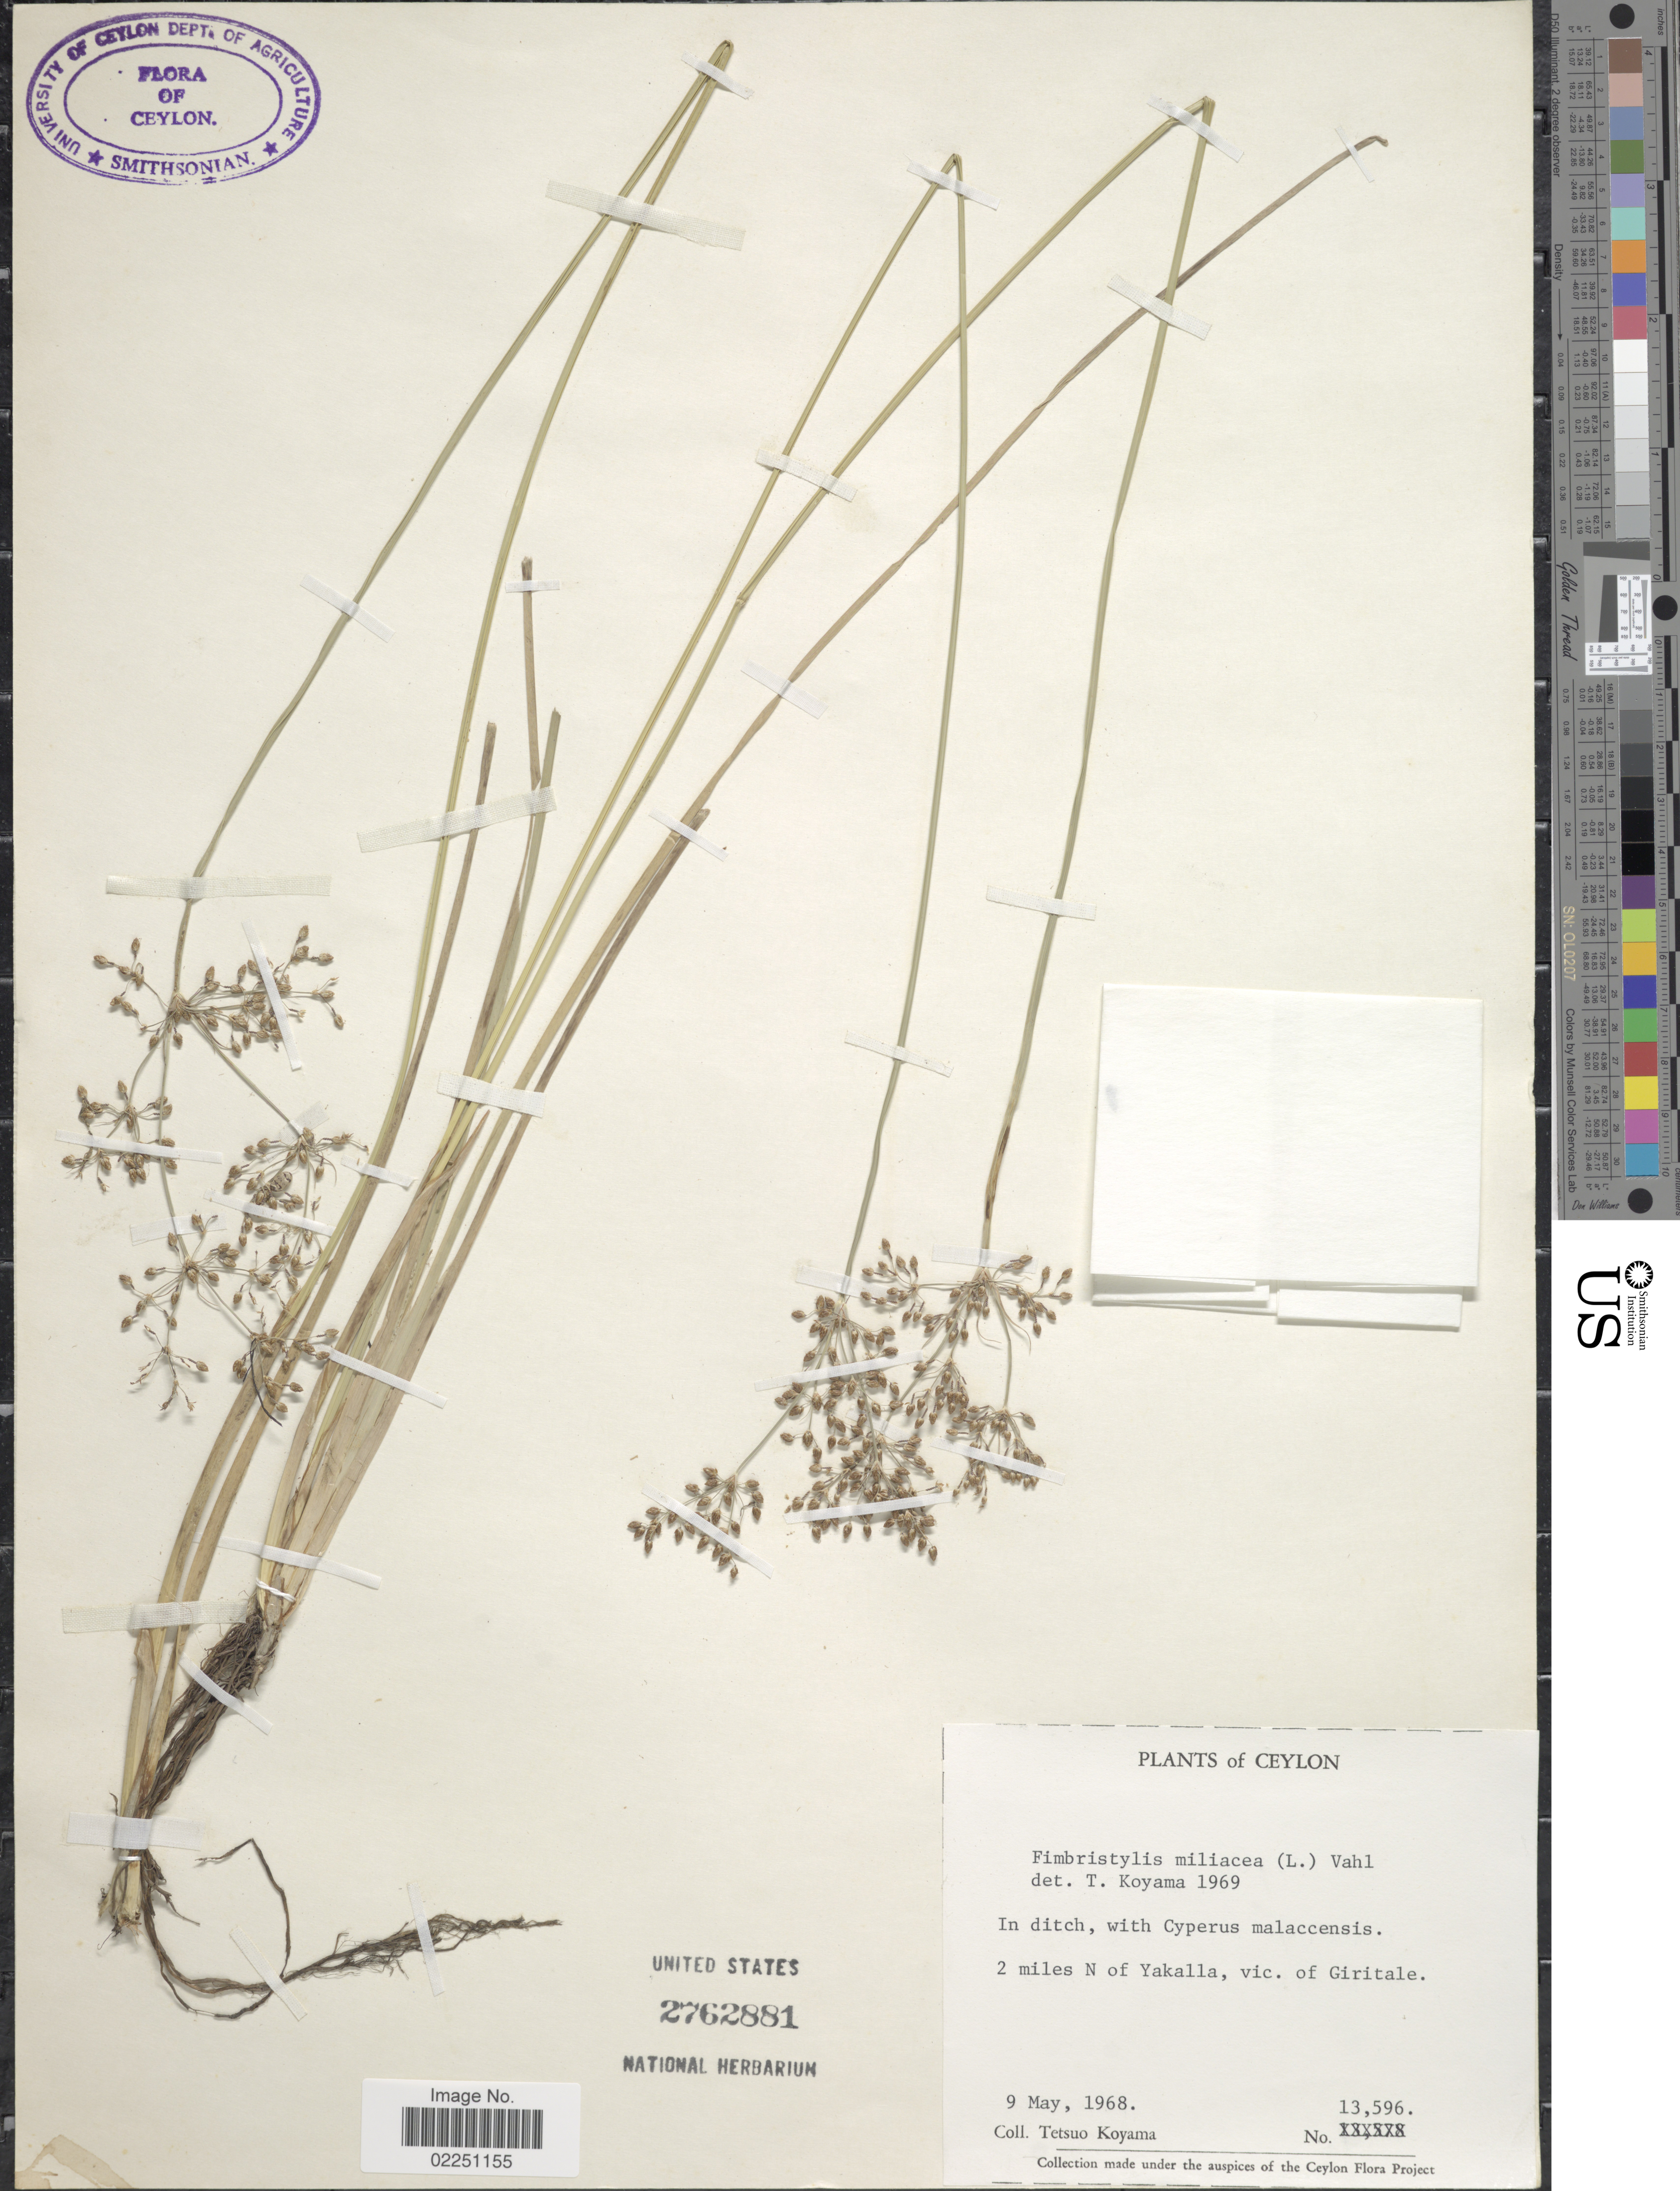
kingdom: Plantae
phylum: Tracheophyta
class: Liliopsida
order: Poales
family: Cyperaceae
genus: Fimbristylis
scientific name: Fimbristylis littoralis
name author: Gaudich.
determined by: Strong, M. T., (US), Smithsonian Institution - National Museum of Natural History (UNITED STATES)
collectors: T. Koyama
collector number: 13596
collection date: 1968-05-09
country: Sri Lanka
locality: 2 miles N of Yakalla, vic. of Giritale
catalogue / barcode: US 2762881